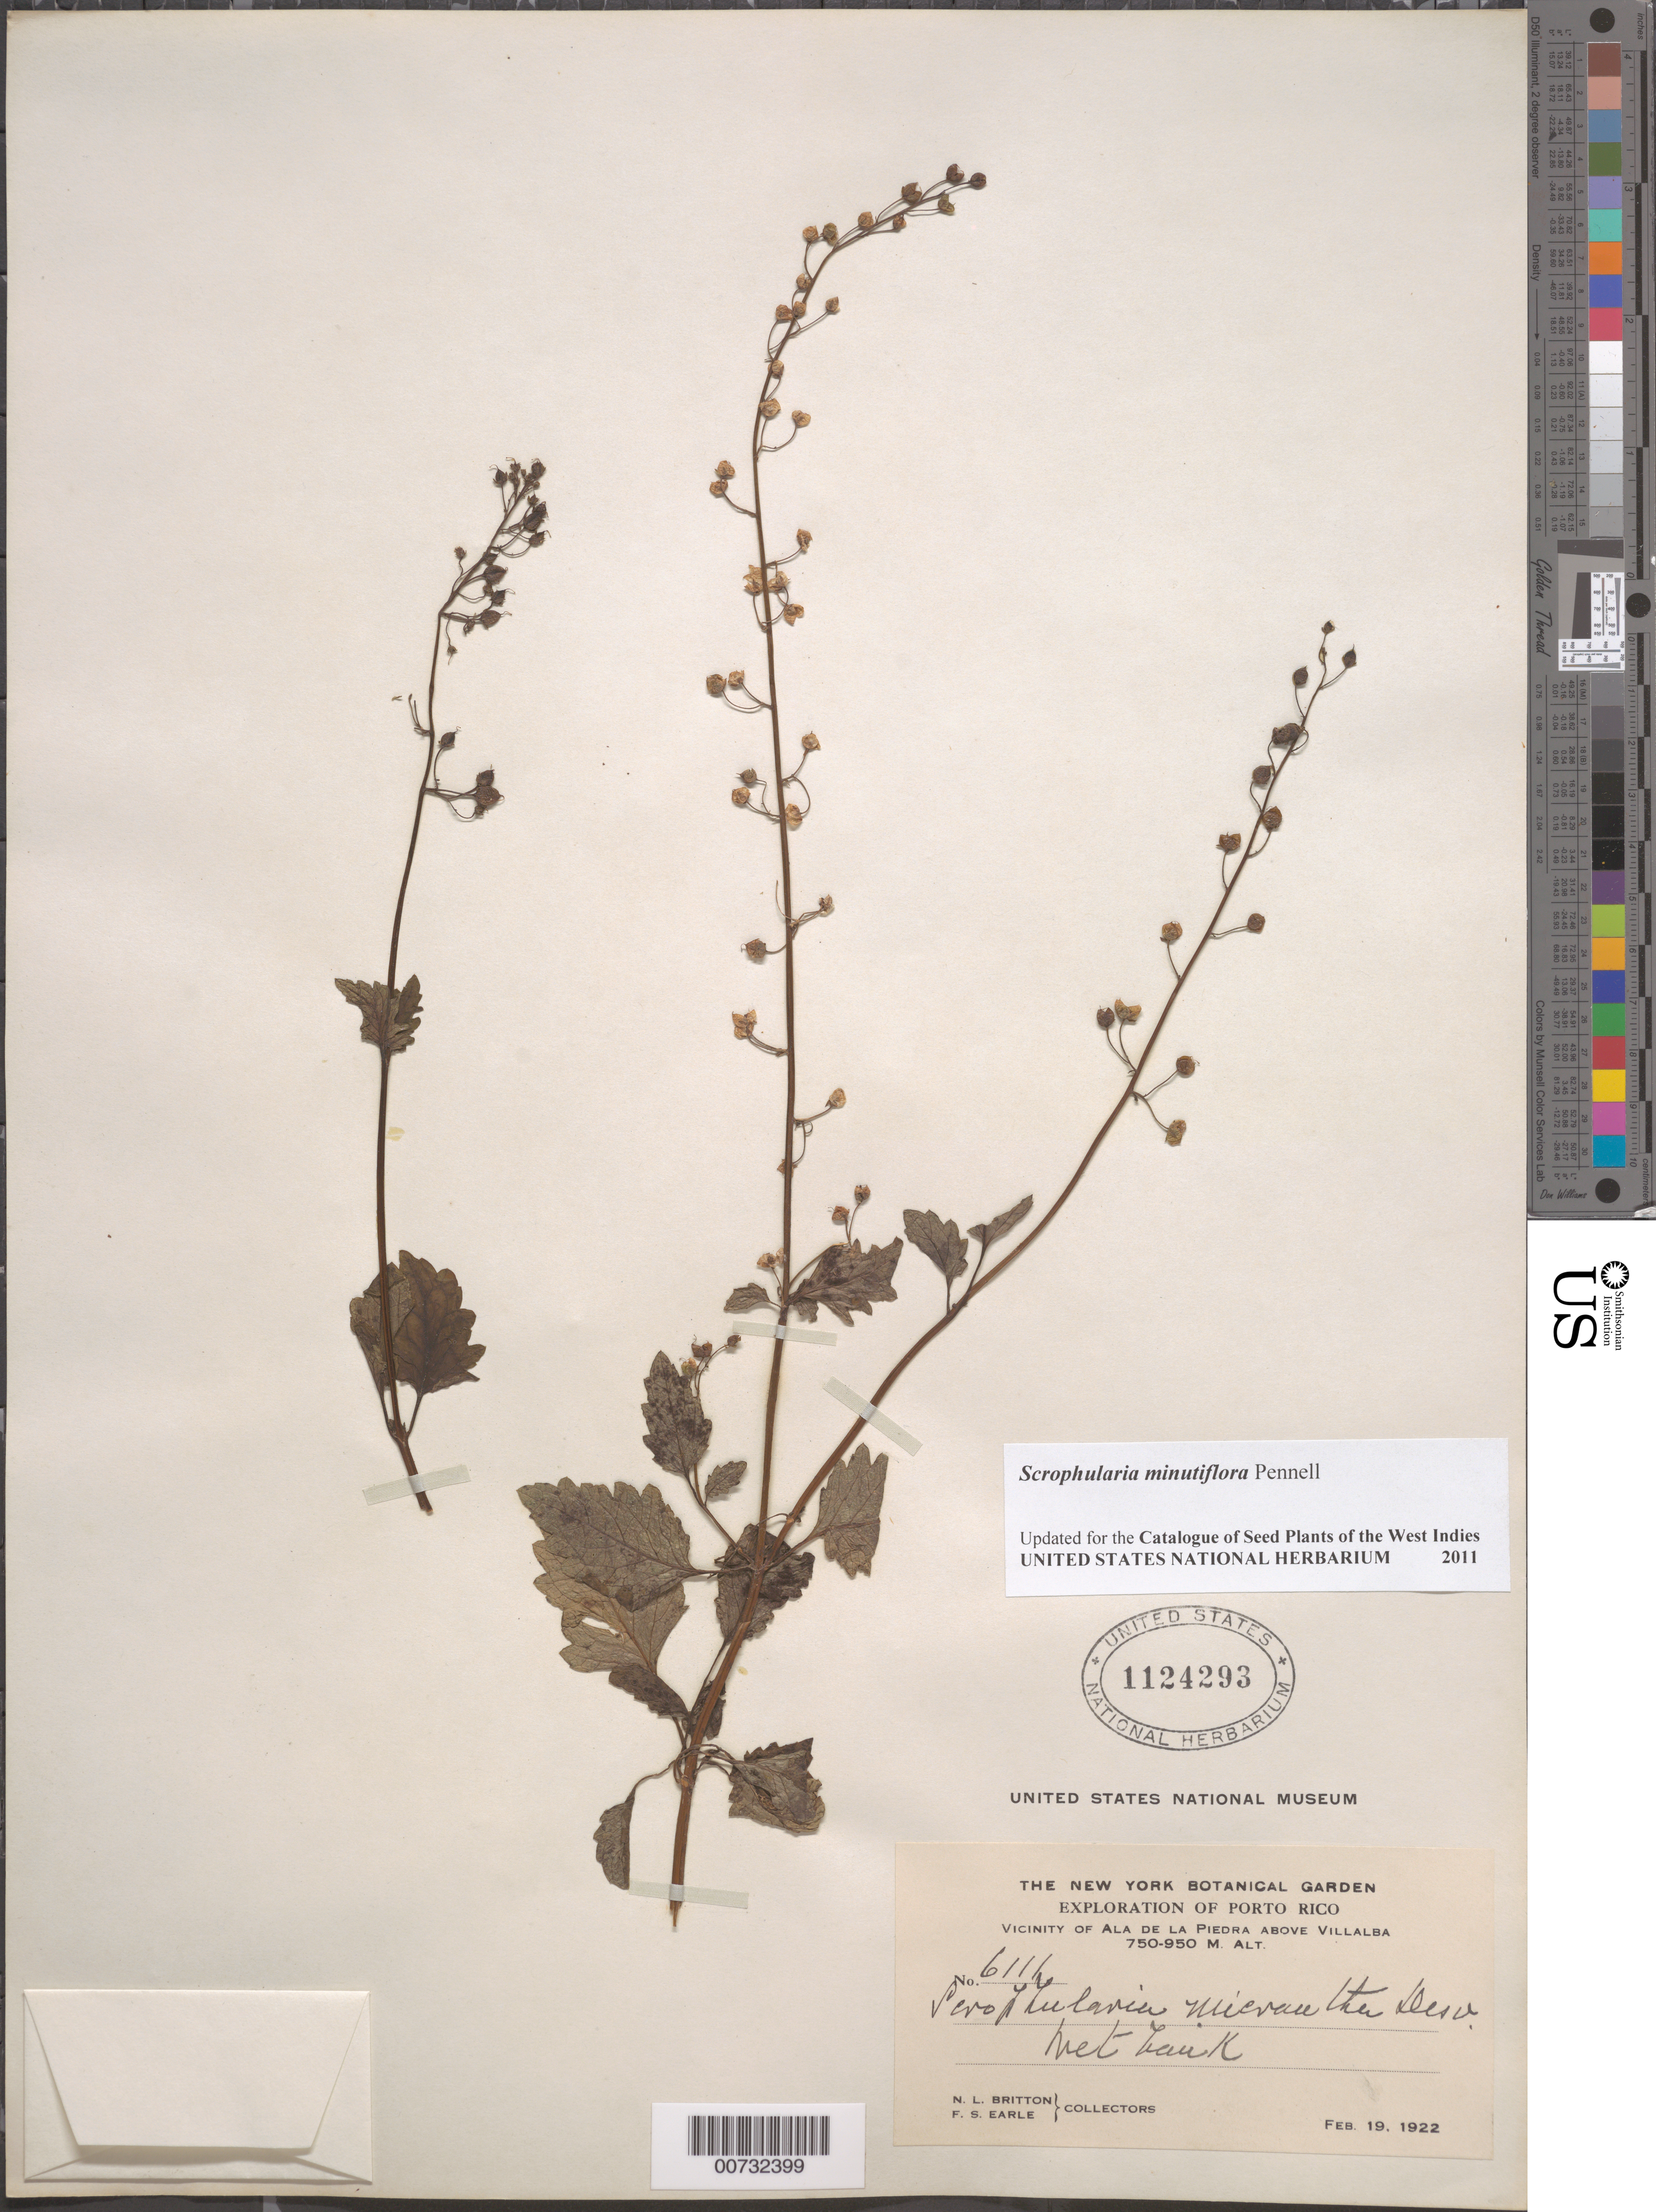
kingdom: Plantae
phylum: Tracheophyta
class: Magnoliopsida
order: Lamiales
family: Scrophulariaceae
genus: Scrophularia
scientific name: Scrophularia minutiflora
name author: Pennell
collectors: N. Britton & F. S. Earle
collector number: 6111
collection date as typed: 19 Feb 1922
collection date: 1922-02-19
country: Puerto Rico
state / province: Villalba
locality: Ala de la Piedra above Villalba, vic of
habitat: Wet bank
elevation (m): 750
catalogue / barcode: US 1124293